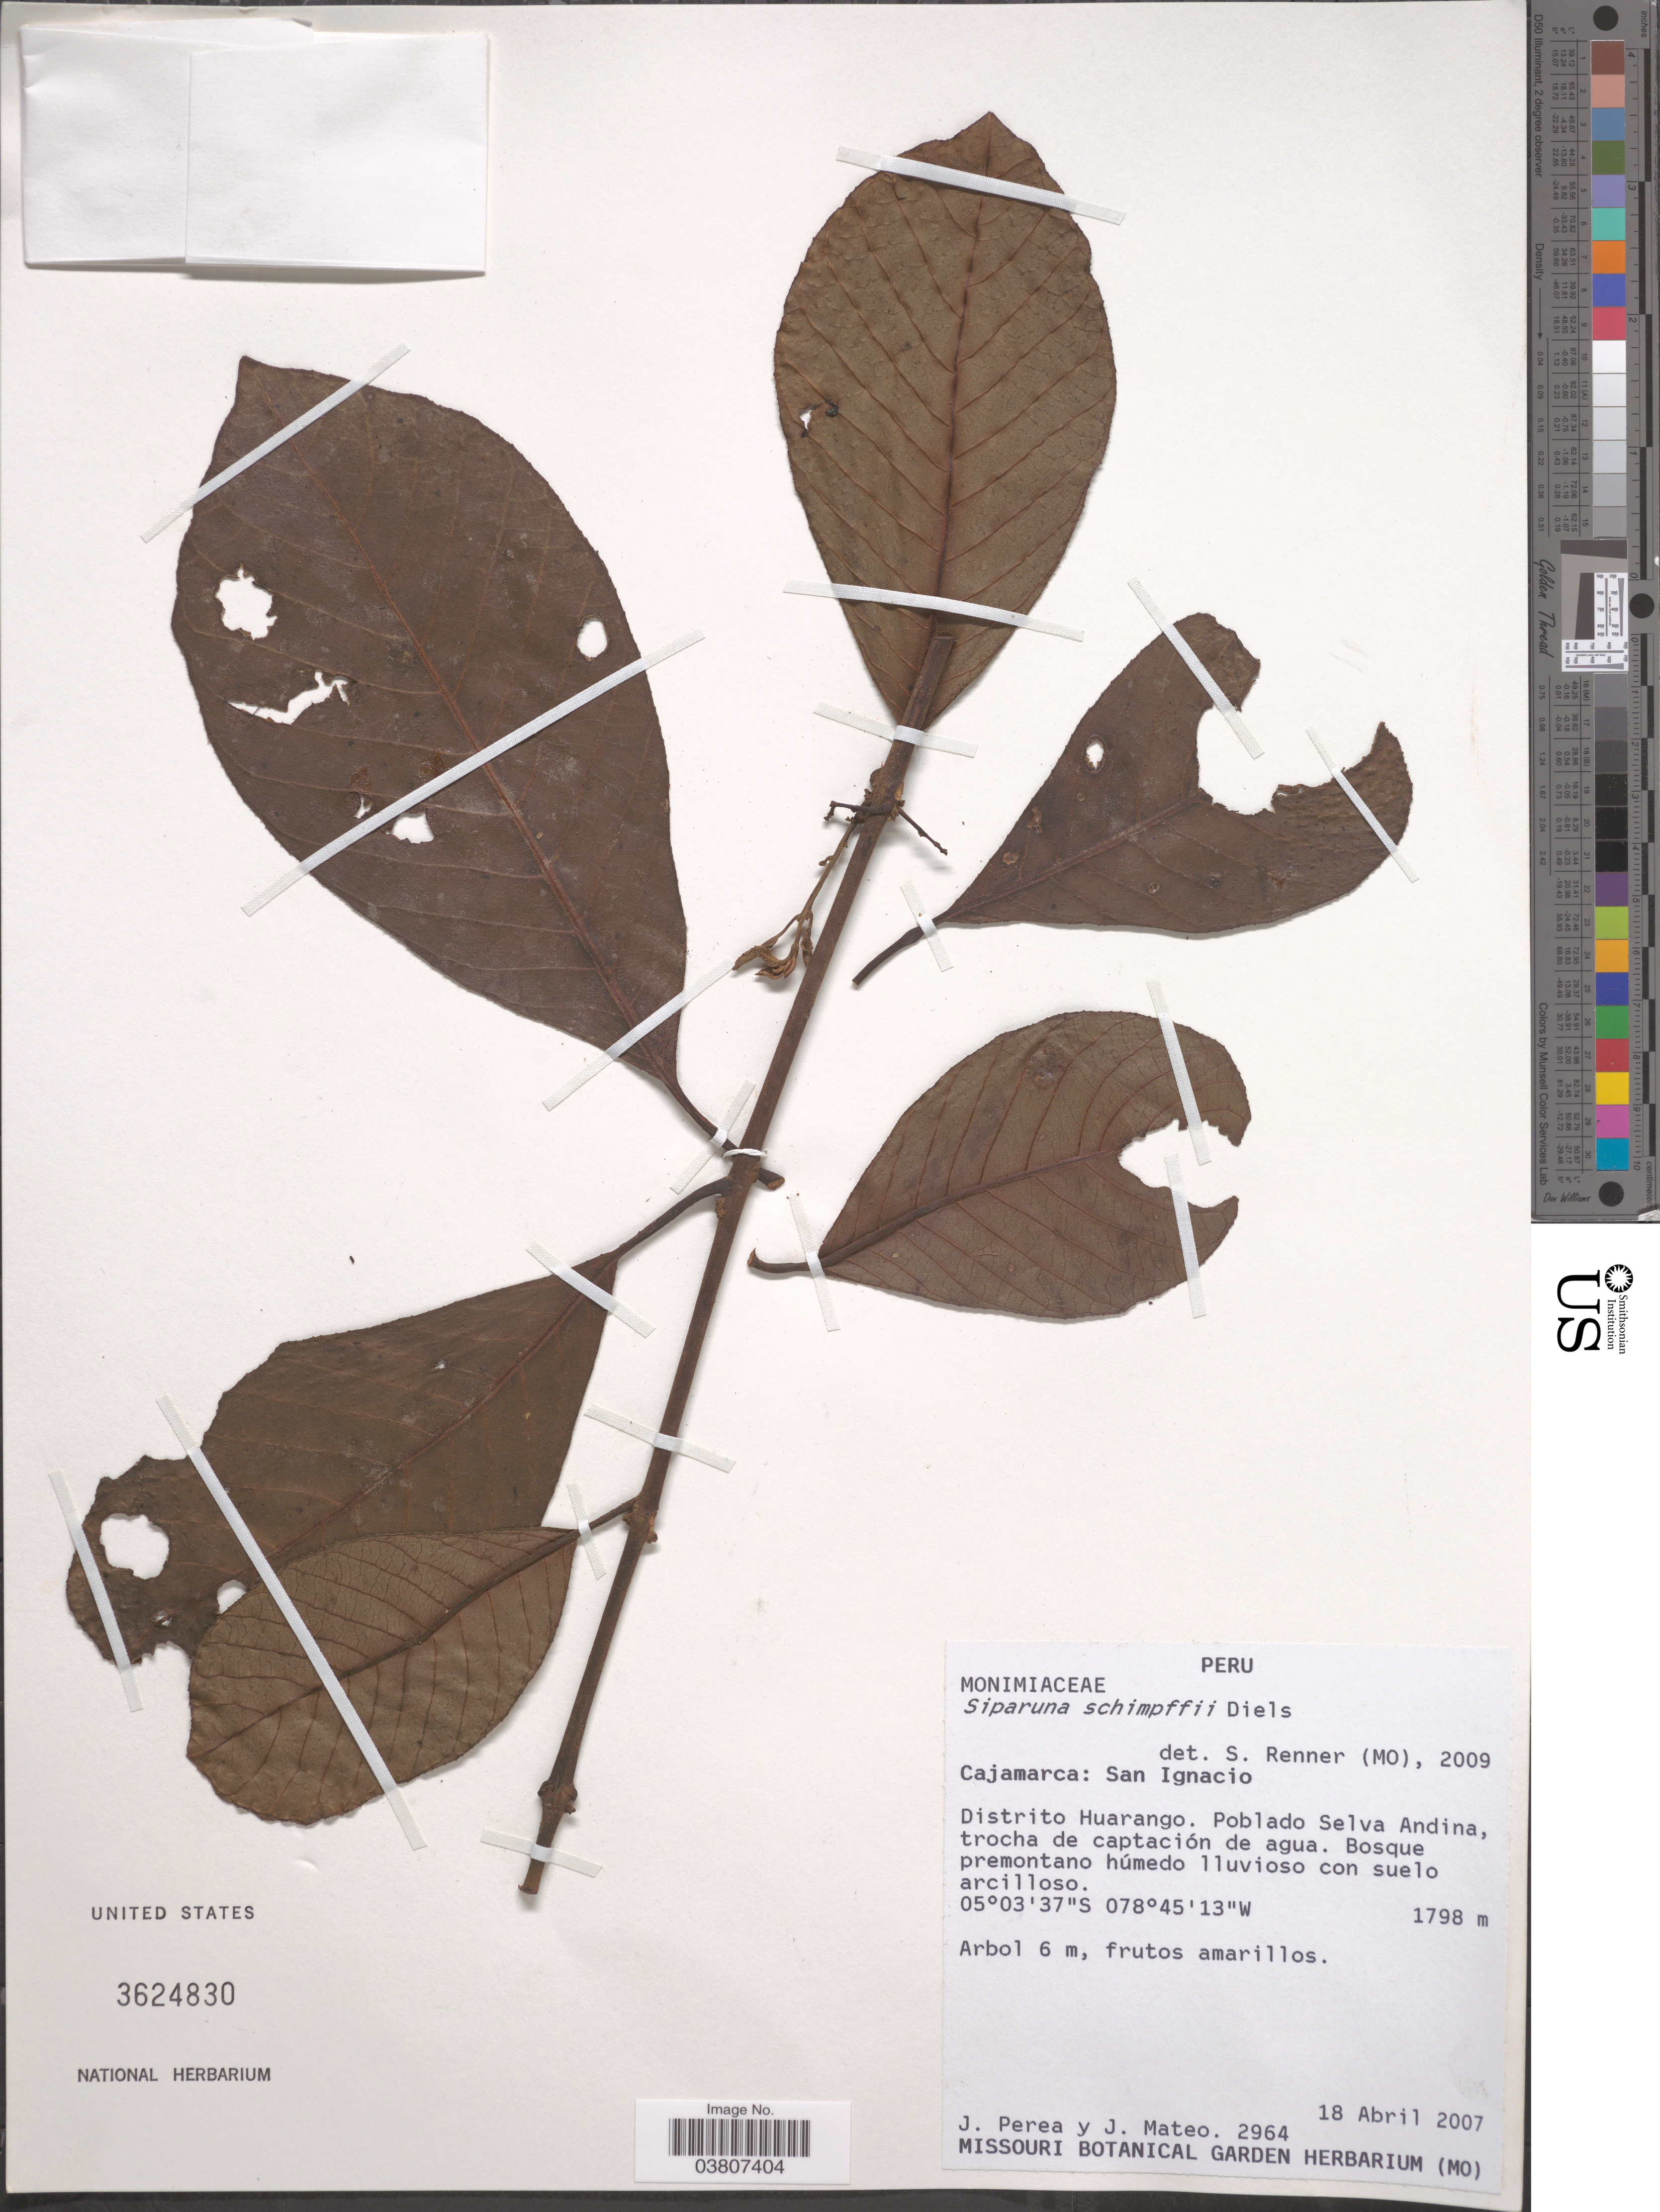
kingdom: Plantae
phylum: Tracheophyta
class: Magnoliopsida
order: Laurales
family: Siparunaceae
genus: Siparuna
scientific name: Siparuna schimpffii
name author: Diels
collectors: J. Perea & J. Mateo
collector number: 2964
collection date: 2007-04-18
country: Peru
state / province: Cajamarca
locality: San Ignacio. Distrito Huarango. Poblado Selva Andina, trocha de captación de agua.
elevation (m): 1798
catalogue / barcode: US 3624830